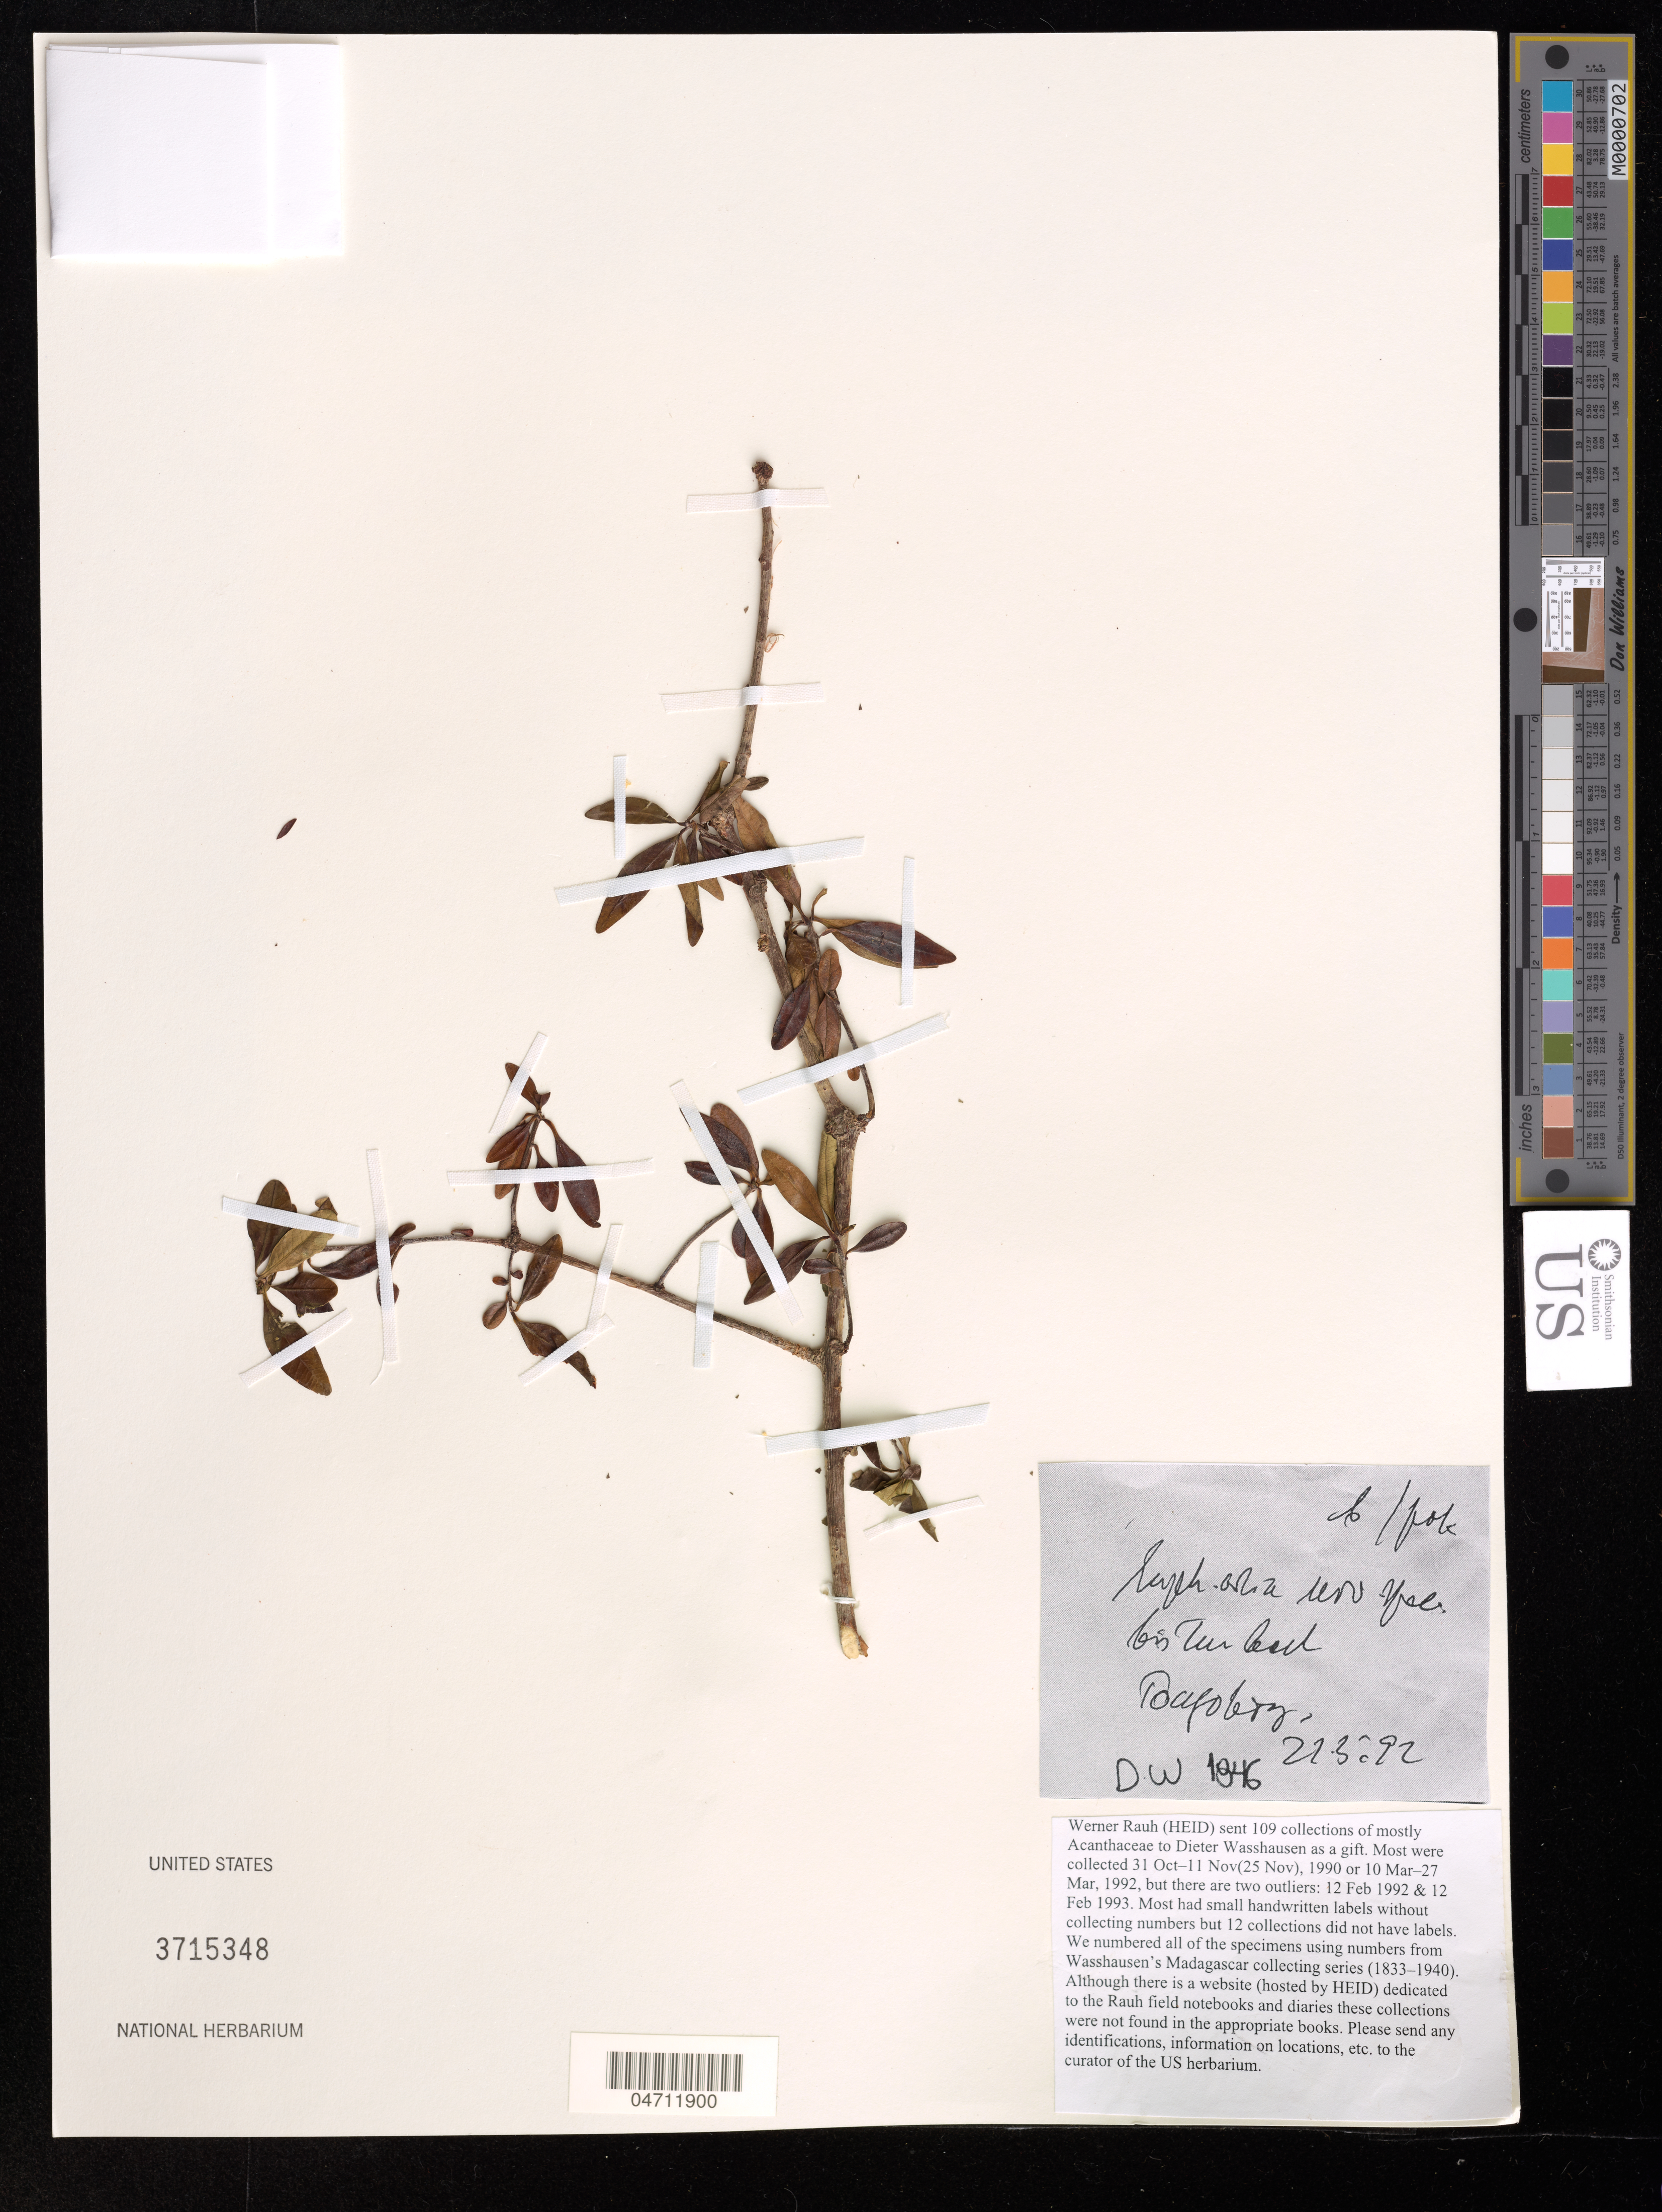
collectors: W. Rauh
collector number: DW 1846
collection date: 1992-03-21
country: Madagascar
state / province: Tulear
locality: Tongobory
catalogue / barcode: US 3715348